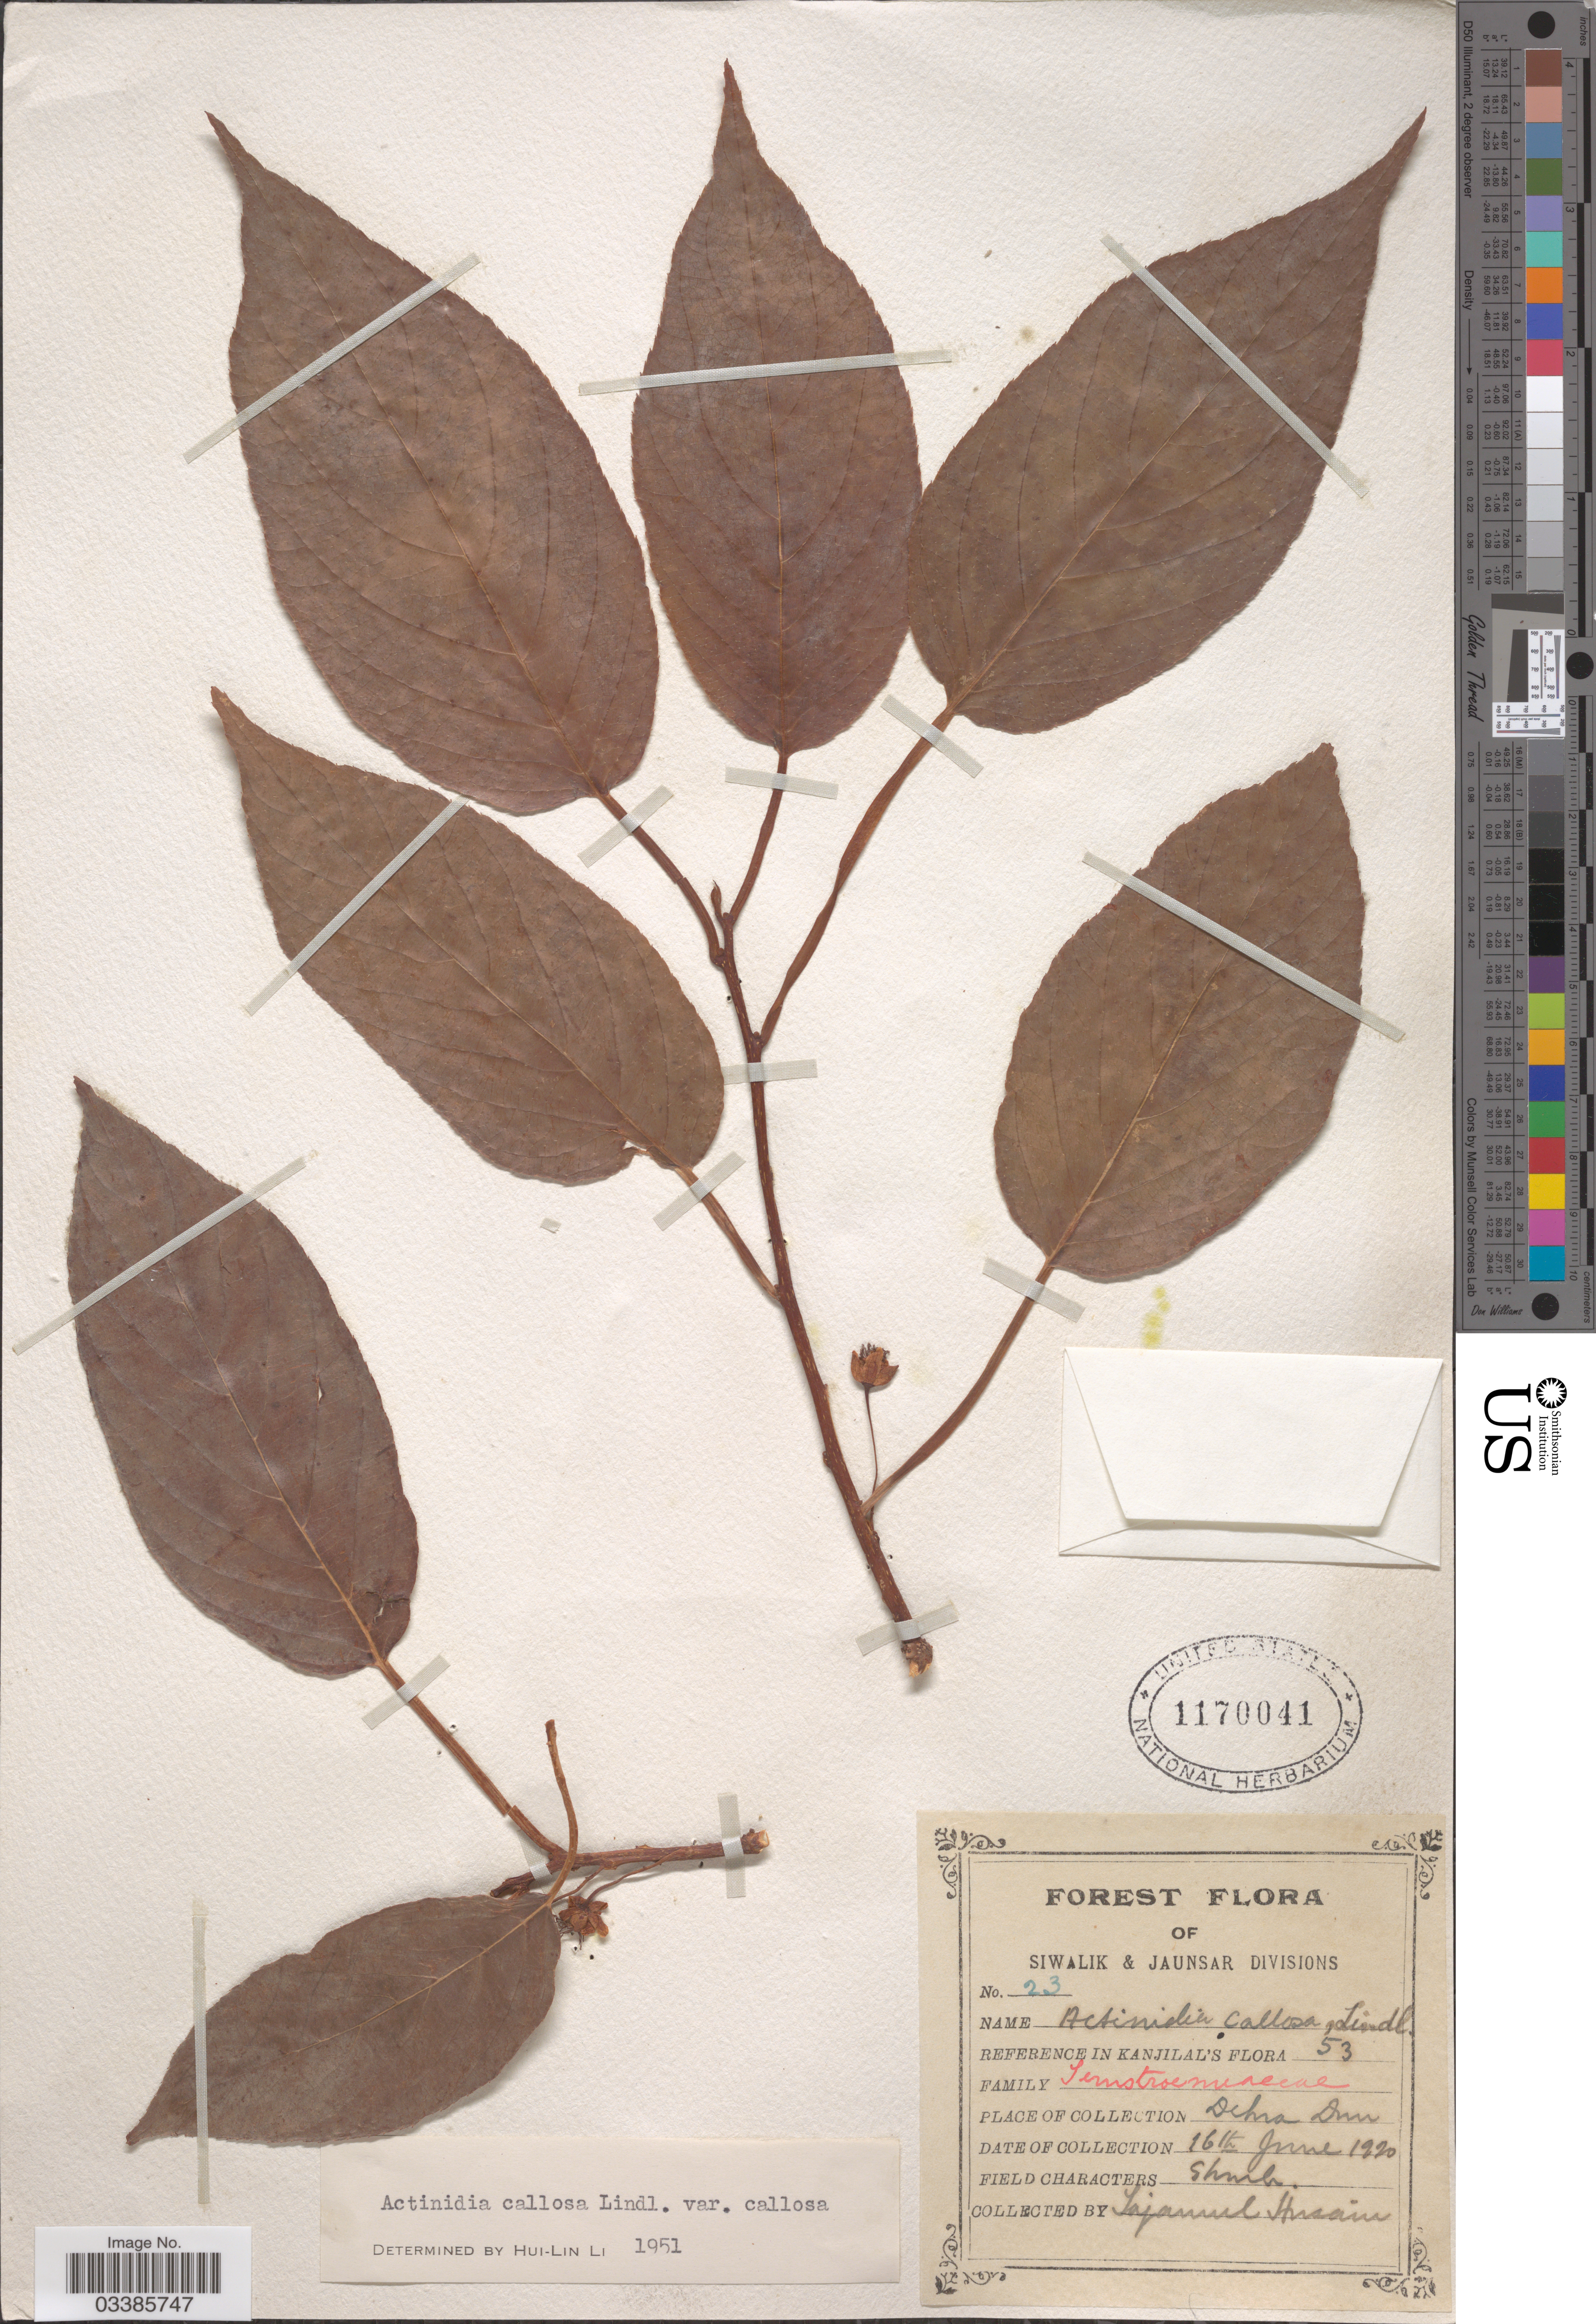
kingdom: Plantae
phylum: Tracheophyta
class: Magnoliopsida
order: Ericales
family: Actinidiaceae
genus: Actinidia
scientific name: Actinidia callosa var. callosa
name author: Lindl.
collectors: Husain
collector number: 23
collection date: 1920-06-16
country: India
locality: Siwalik and Jaunsar Divisions. Dehra Dun.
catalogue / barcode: US 1170041